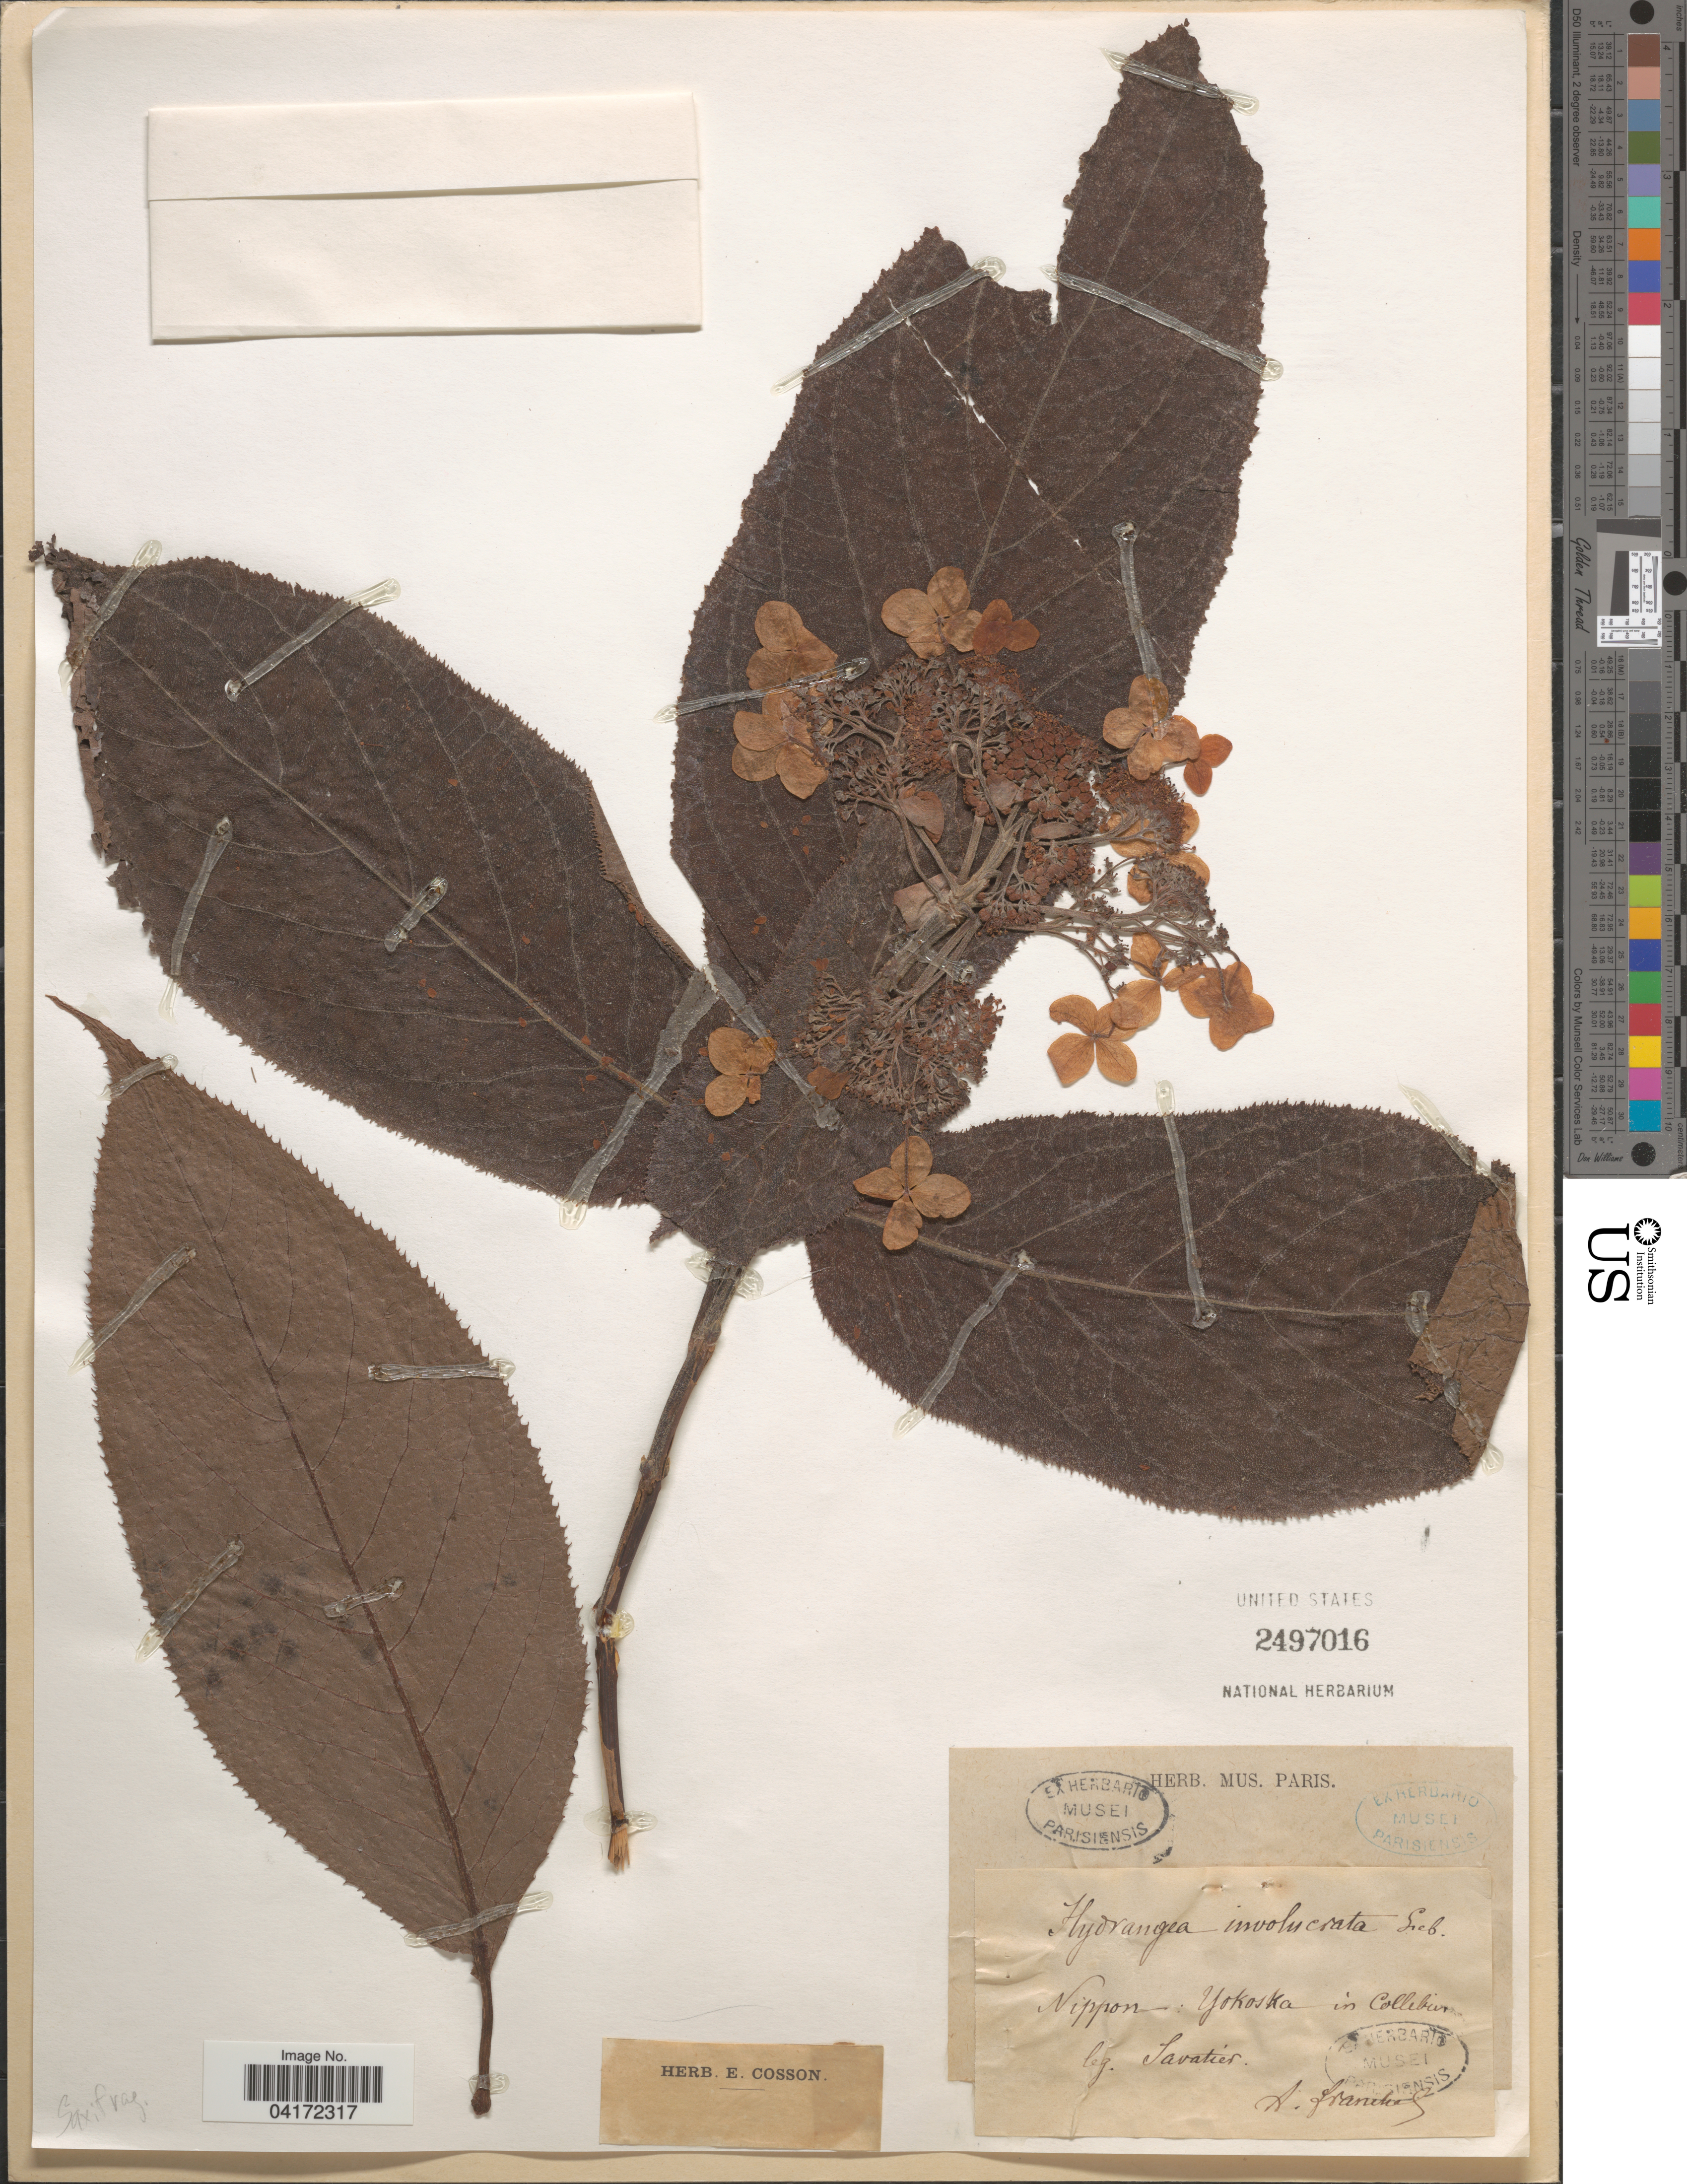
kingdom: Plantae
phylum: Tracheophyta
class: Magnoliopsida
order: Cornales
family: Hydrangeaceae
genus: Hydrangea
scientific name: Hydrangea involucrata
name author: Siebold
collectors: Savatier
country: Japan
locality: Nippon: Yokoska in collibus.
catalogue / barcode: US 2497016